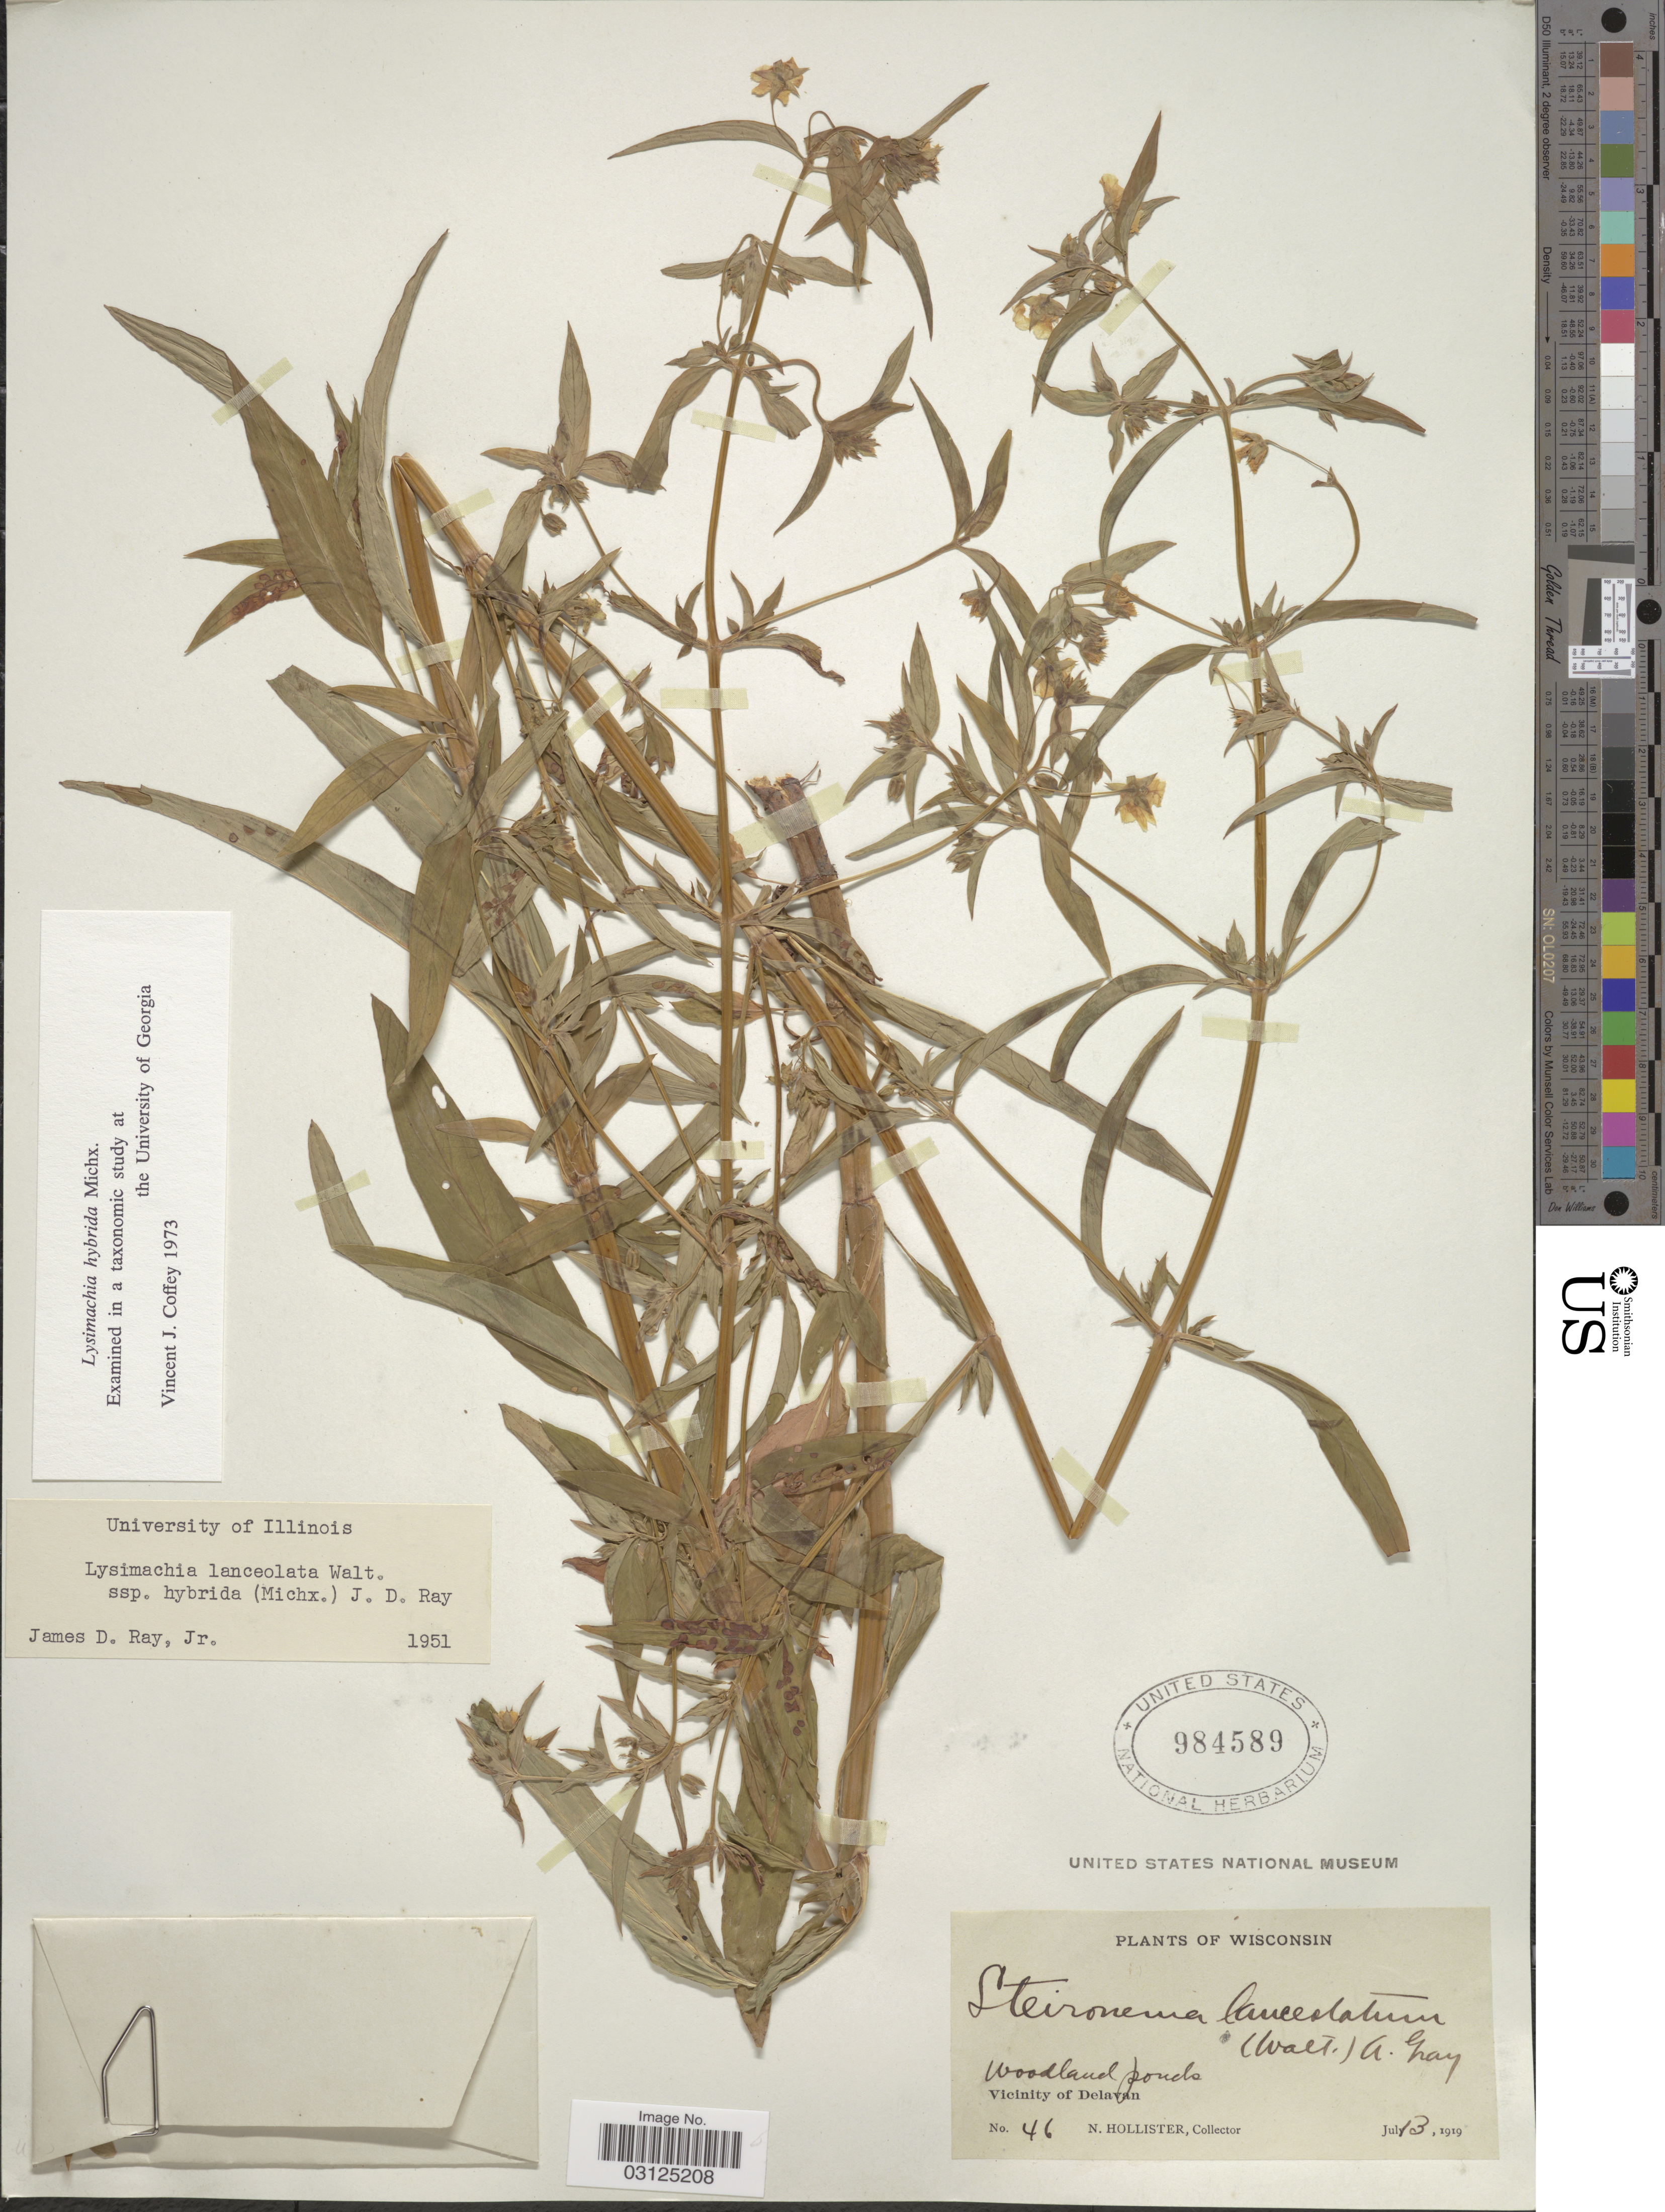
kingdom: Plantae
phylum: Tracheophyta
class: Magnoliopsida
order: Ericales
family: Primulaceae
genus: Lysimachia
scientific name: Lysimachia hybrida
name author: Michx.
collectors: N. Hollister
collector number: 46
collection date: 1919-07-13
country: United States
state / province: Wisconsin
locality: Woodland ponds. Vicinity of Delavan.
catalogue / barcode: US 984589